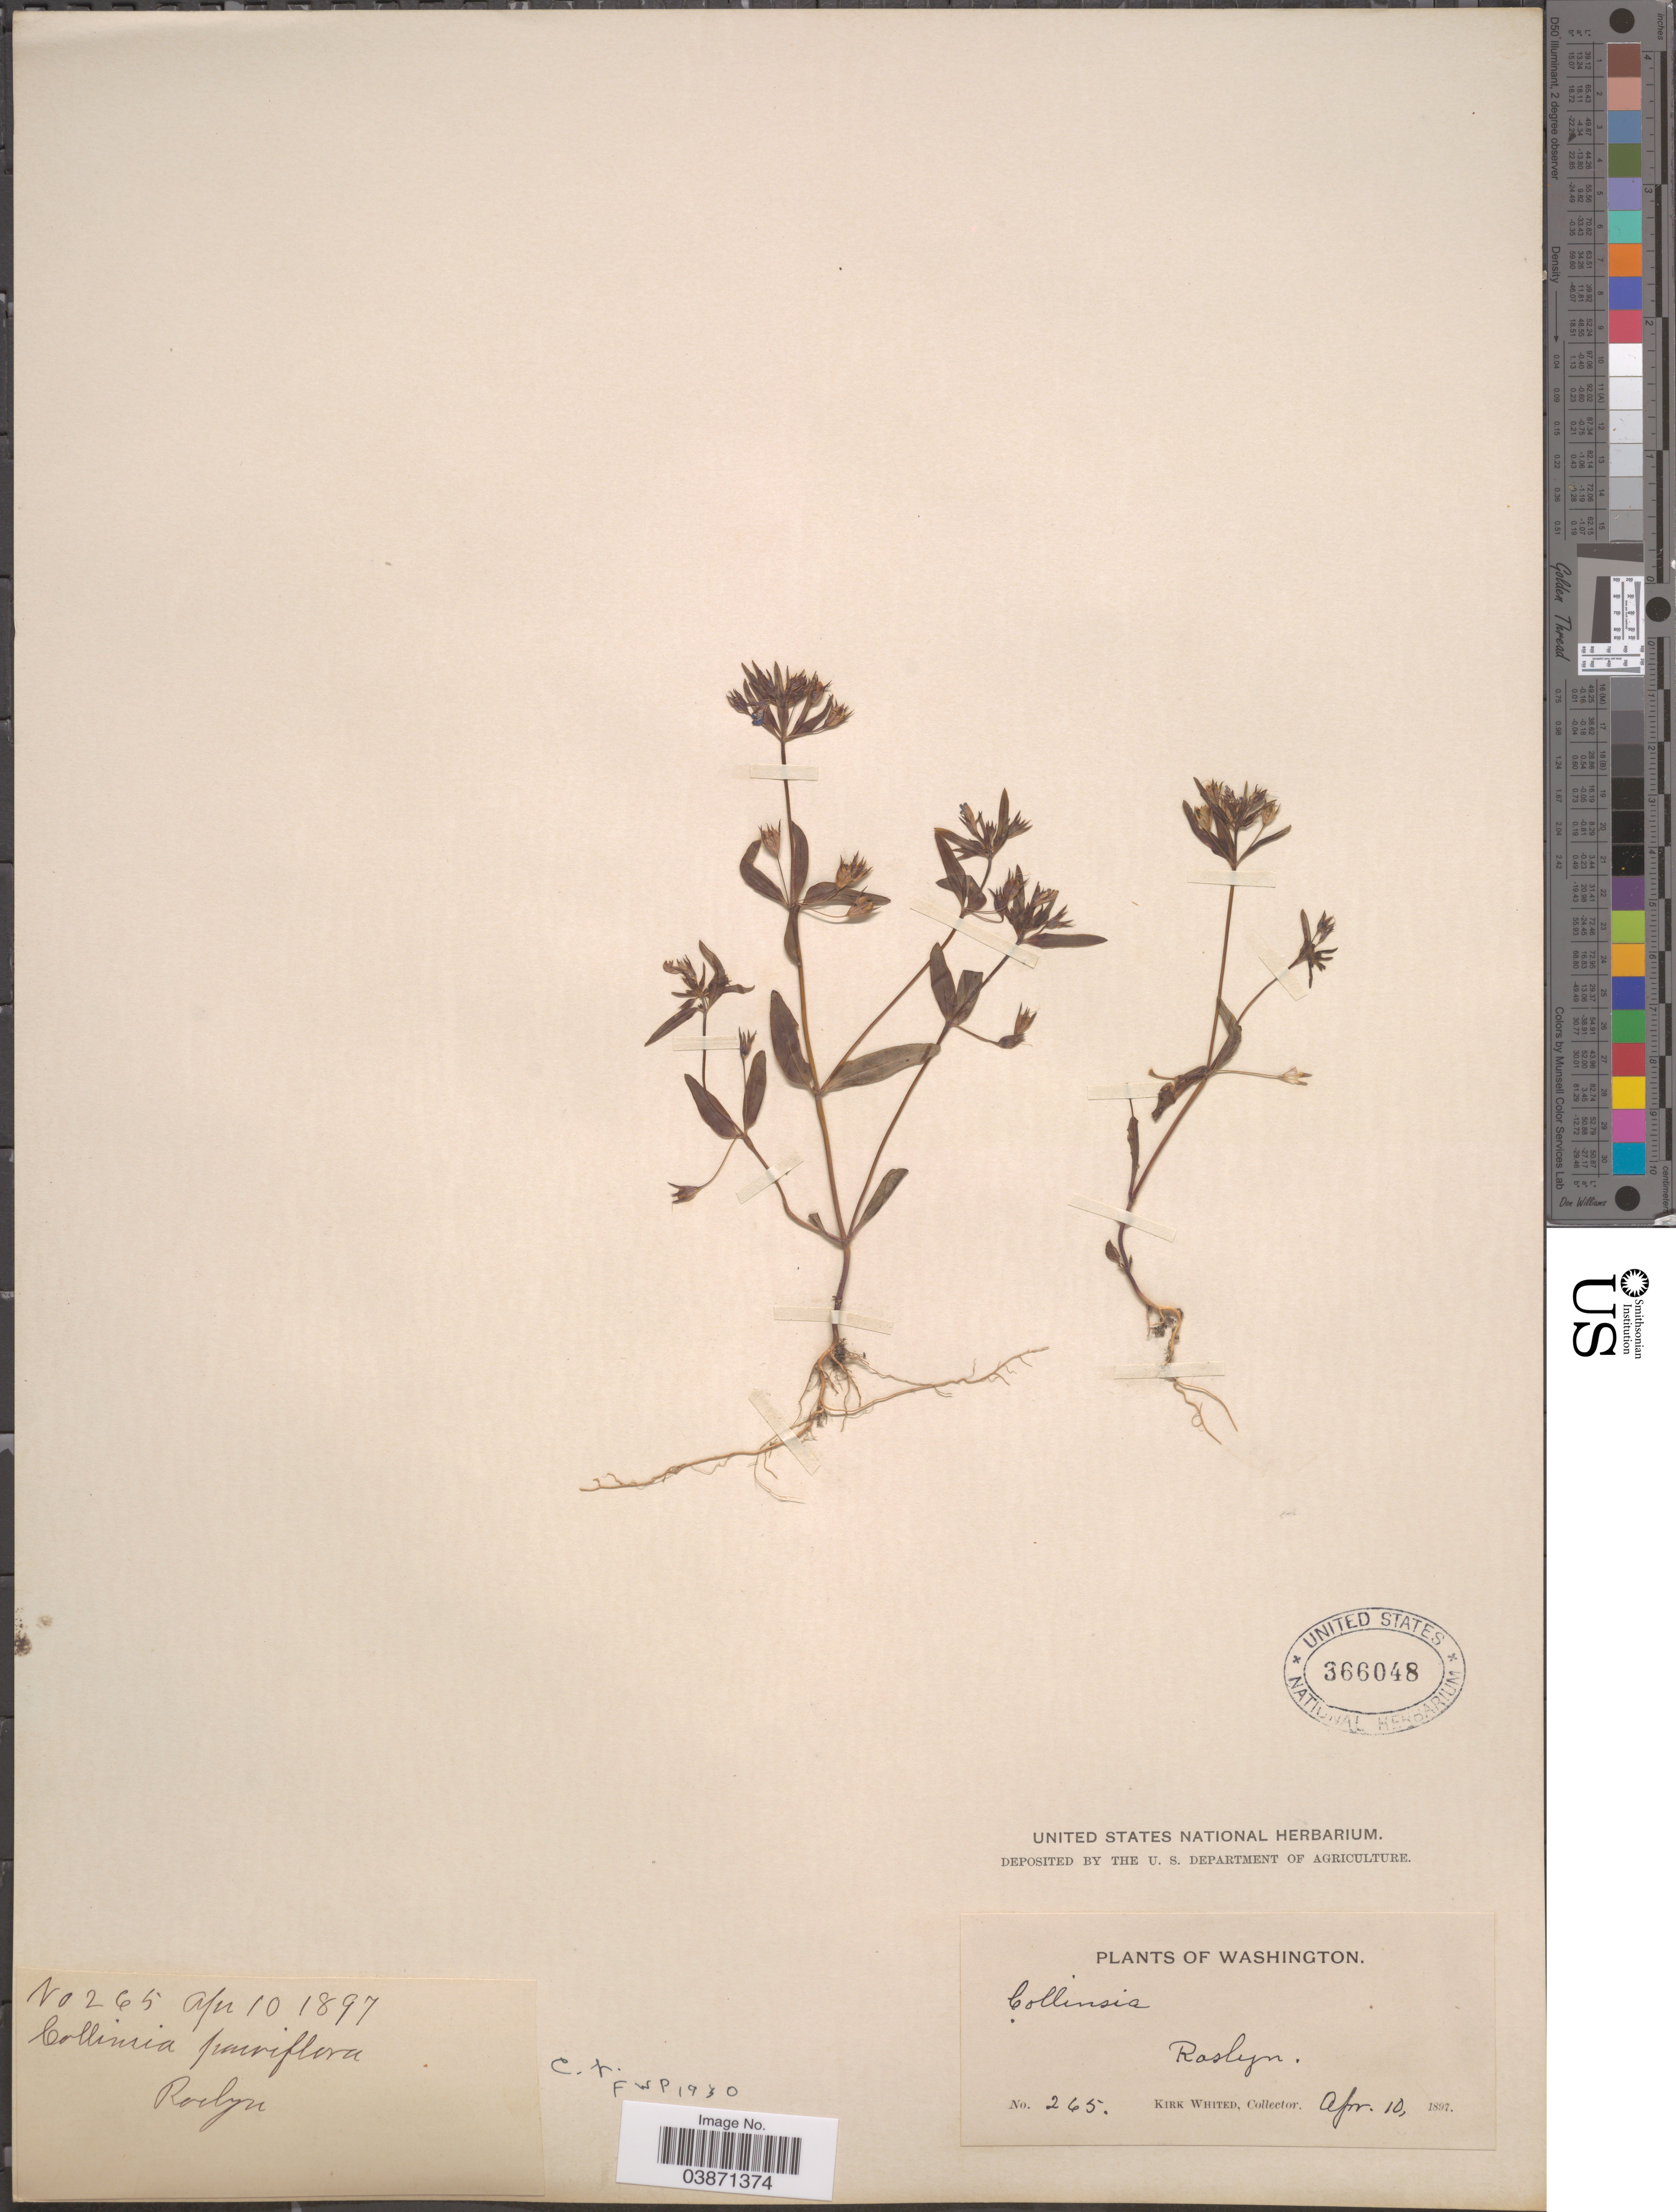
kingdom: Plantae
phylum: Tracheophyta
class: Magnoliopsida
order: Lamiales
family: Plantaginaceae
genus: Collinsia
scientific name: Collinsia parviflora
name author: Douglas ex Lindl.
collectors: K. Whited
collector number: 265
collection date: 1897-04-10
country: United States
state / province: Washington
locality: Raslyn.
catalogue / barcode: US 366048